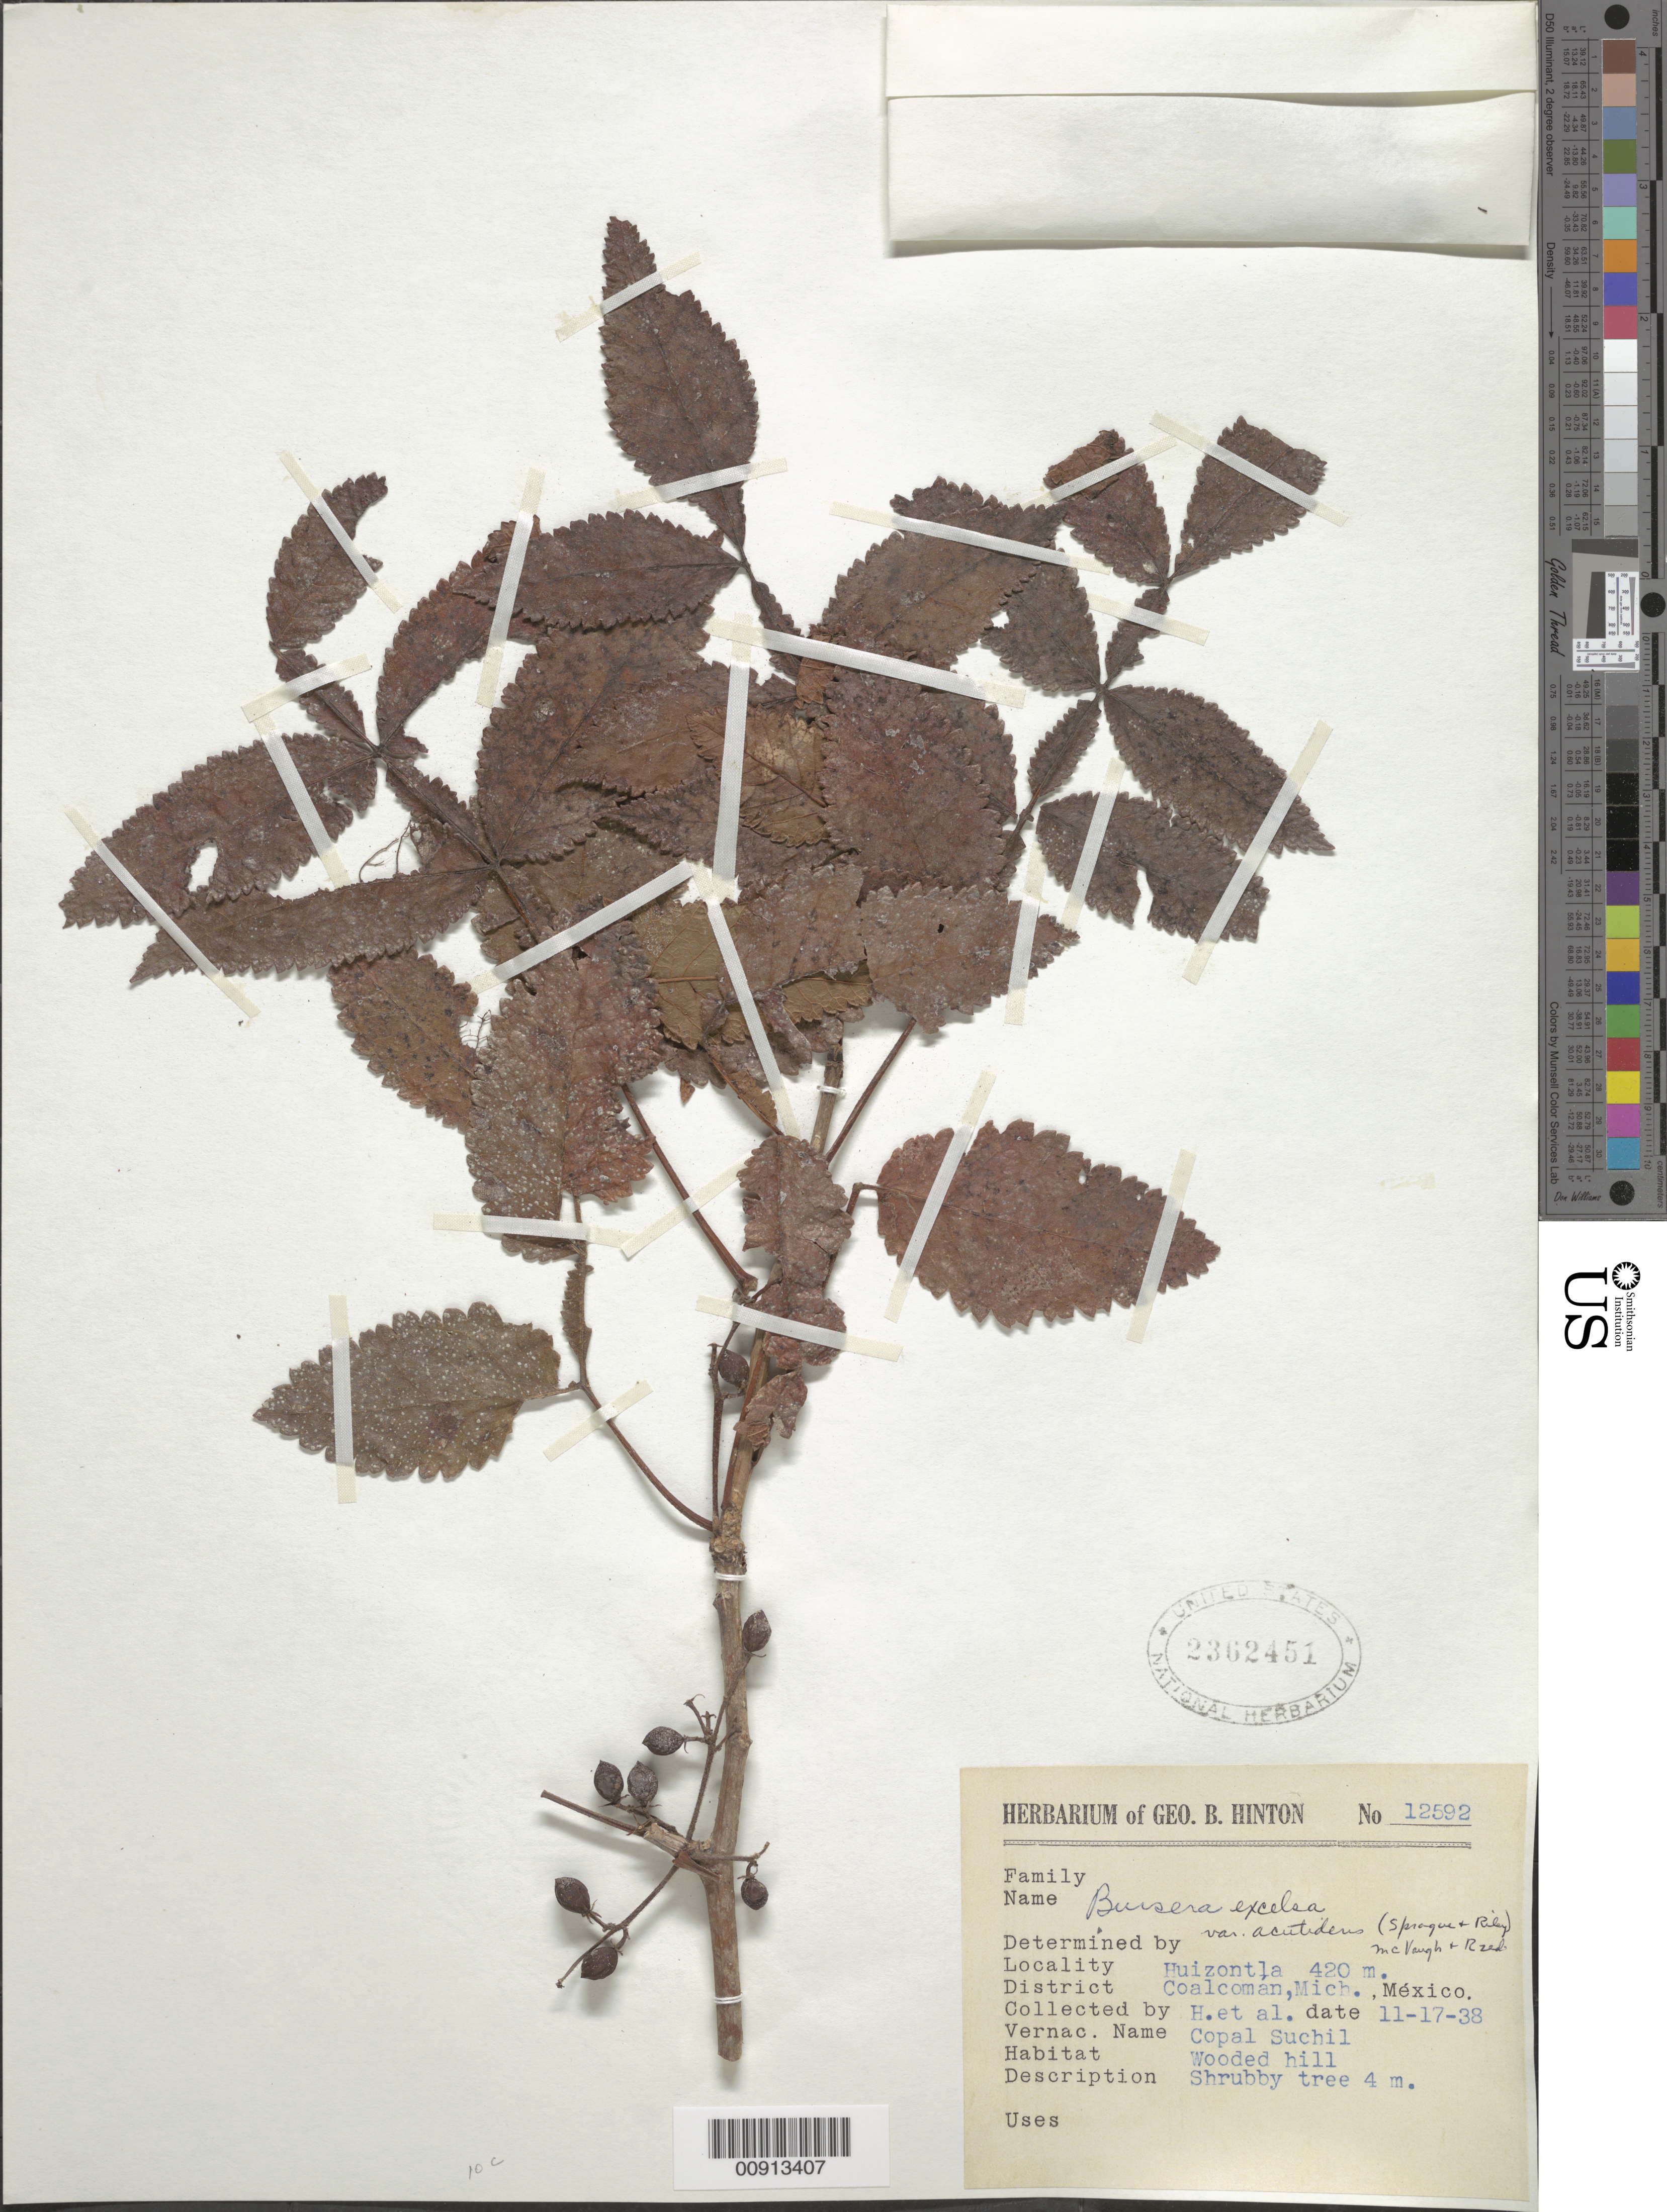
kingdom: Plantae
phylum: Tracheophyta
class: Magnoliopsida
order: Sapindales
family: Burseraceae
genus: Bursera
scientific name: Bursera excelsa var. acutidens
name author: (Sprague & L. Riley) McVaugh & Rzed.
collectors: G. B. Hinton & et al.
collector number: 12592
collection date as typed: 17 Nov 1938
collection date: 1938-11-17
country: Mexico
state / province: Michoacán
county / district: Coalcomán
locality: Huizontla, District Coalcomán, Michoacán.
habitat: Wooded hill.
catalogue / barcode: US 2362451